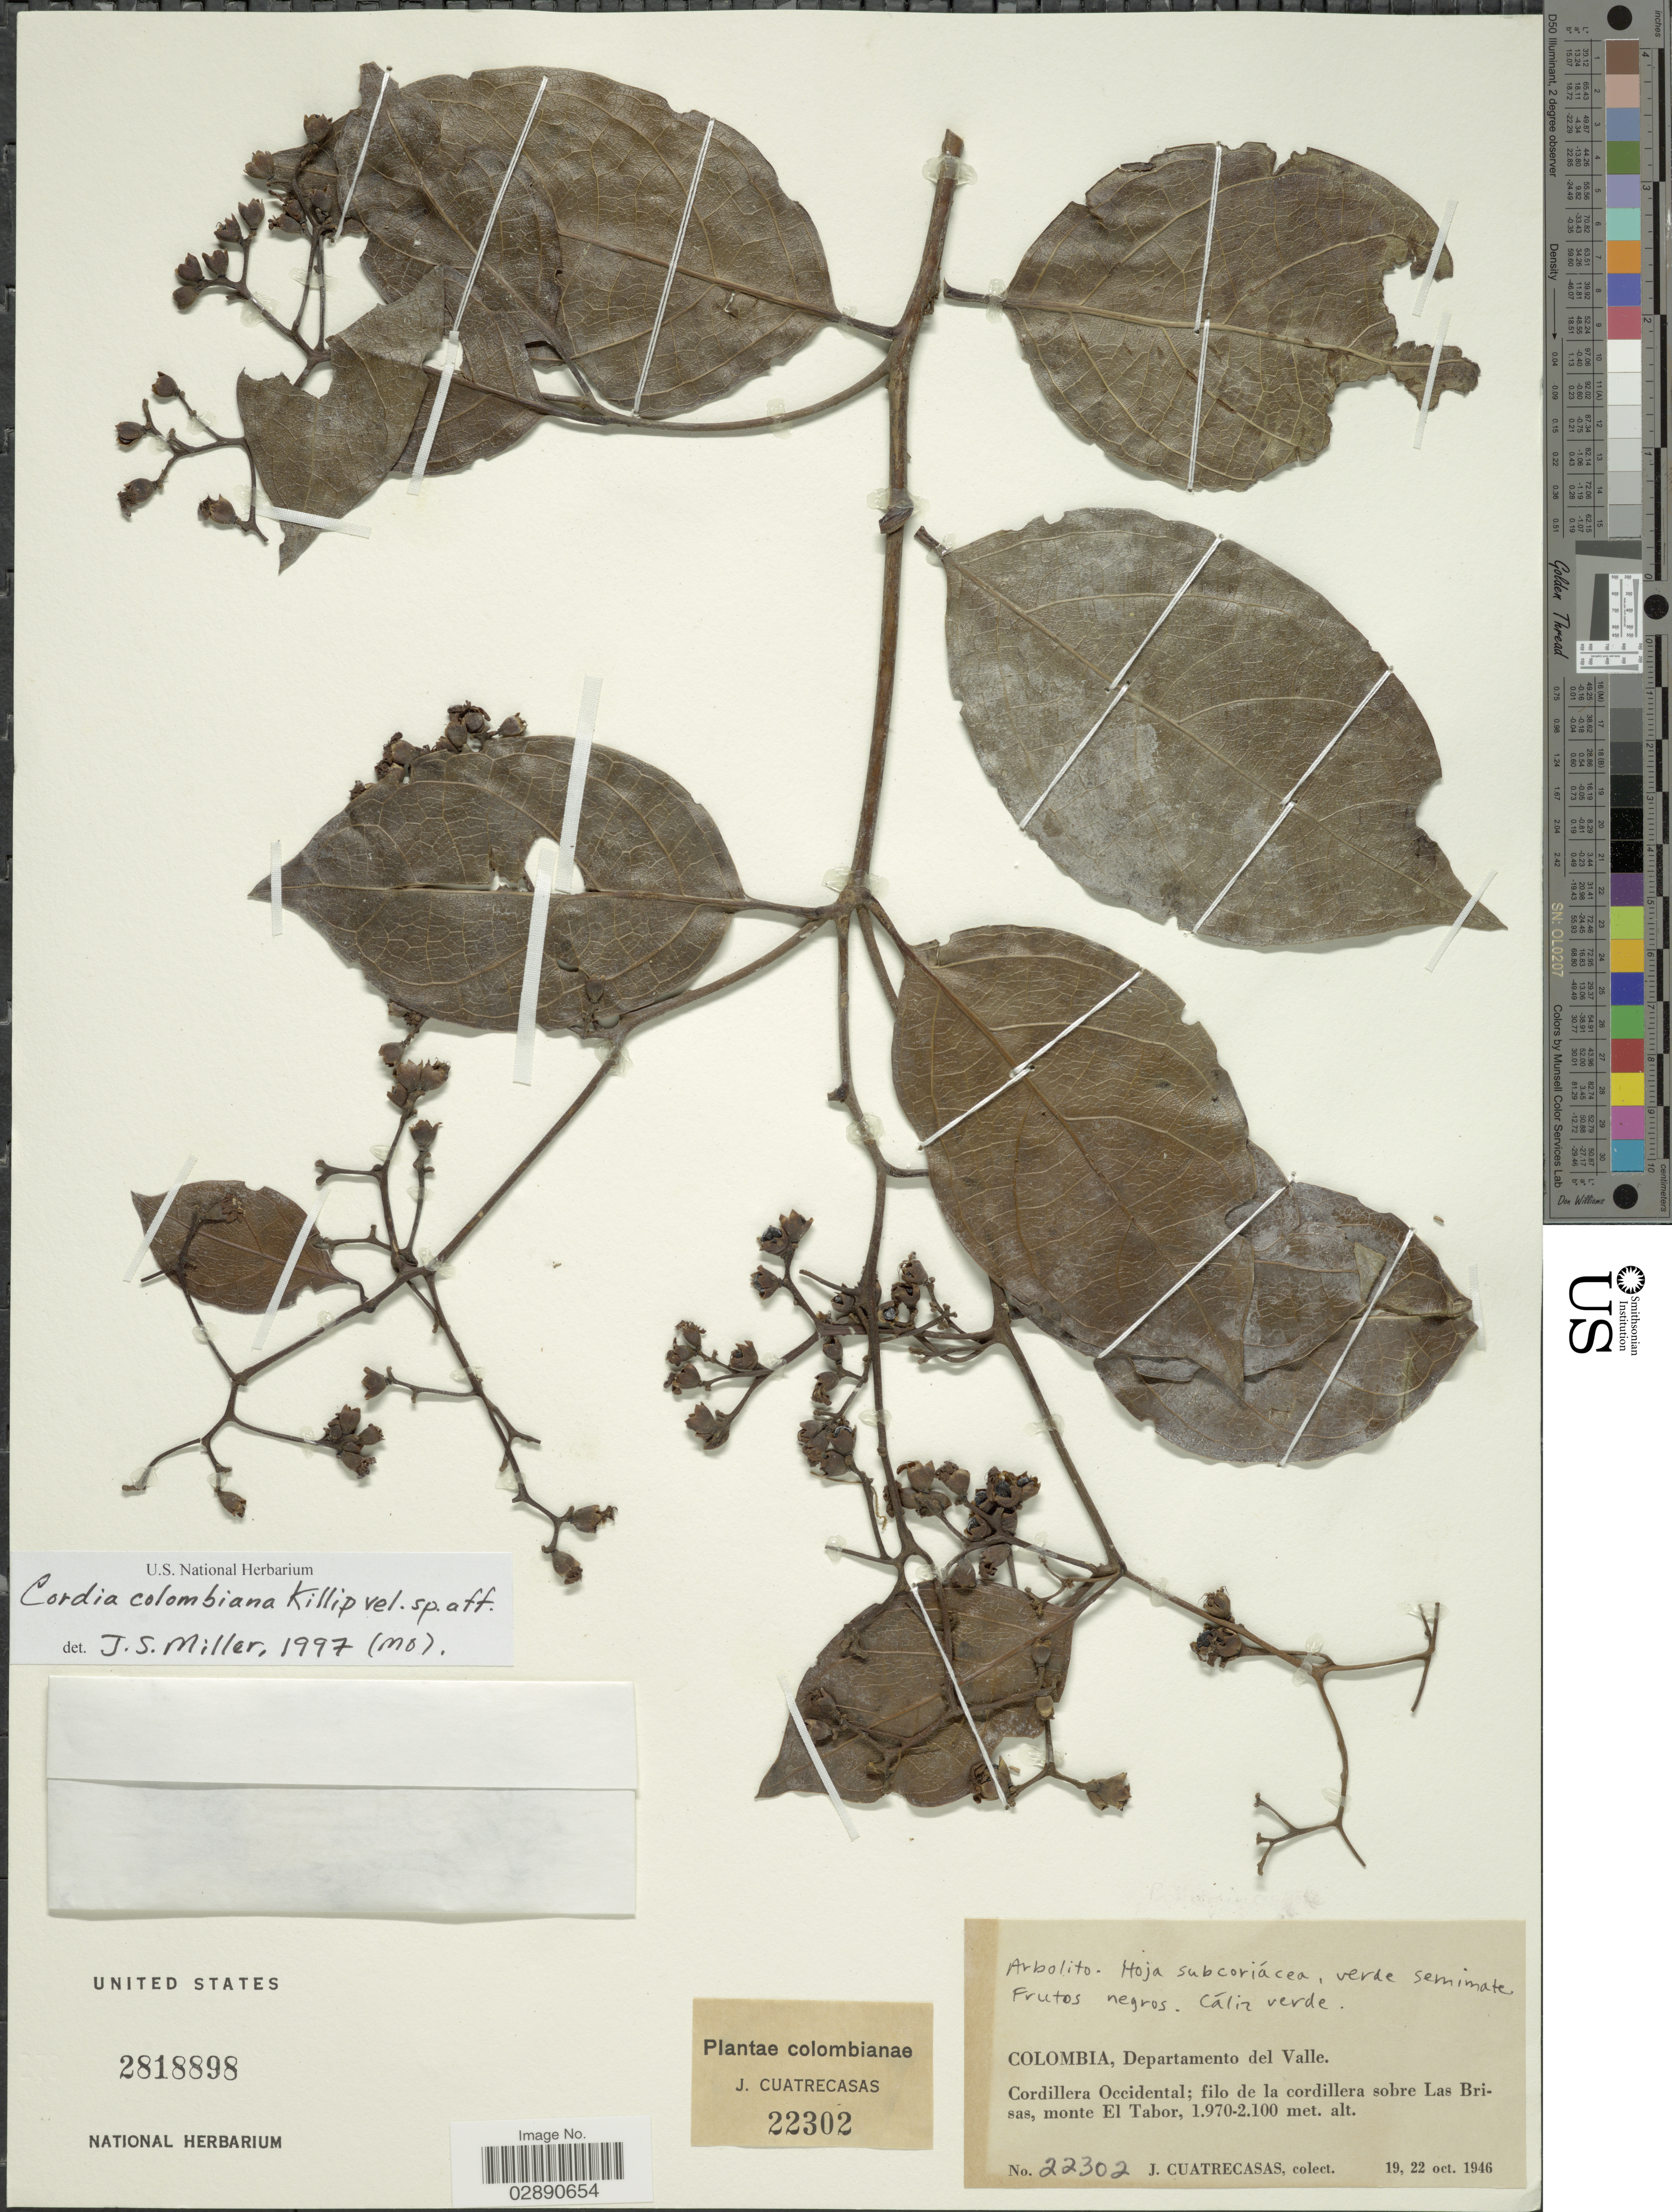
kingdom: Plantae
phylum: Tracheophyta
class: Magnoliopsida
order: Boraginales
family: Cordiaceae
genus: Cordia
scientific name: Cordia colombiana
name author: Killip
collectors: J. Cuatrecasas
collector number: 22302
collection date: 1946-10-19/1946-10-22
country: Colombia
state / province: Valle del Cauca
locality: Departamento del Valle. Cordillera Occidental; filo de la cordillera sobre Las Brisas, monte El Tabor.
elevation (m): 1970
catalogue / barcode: US 2818898